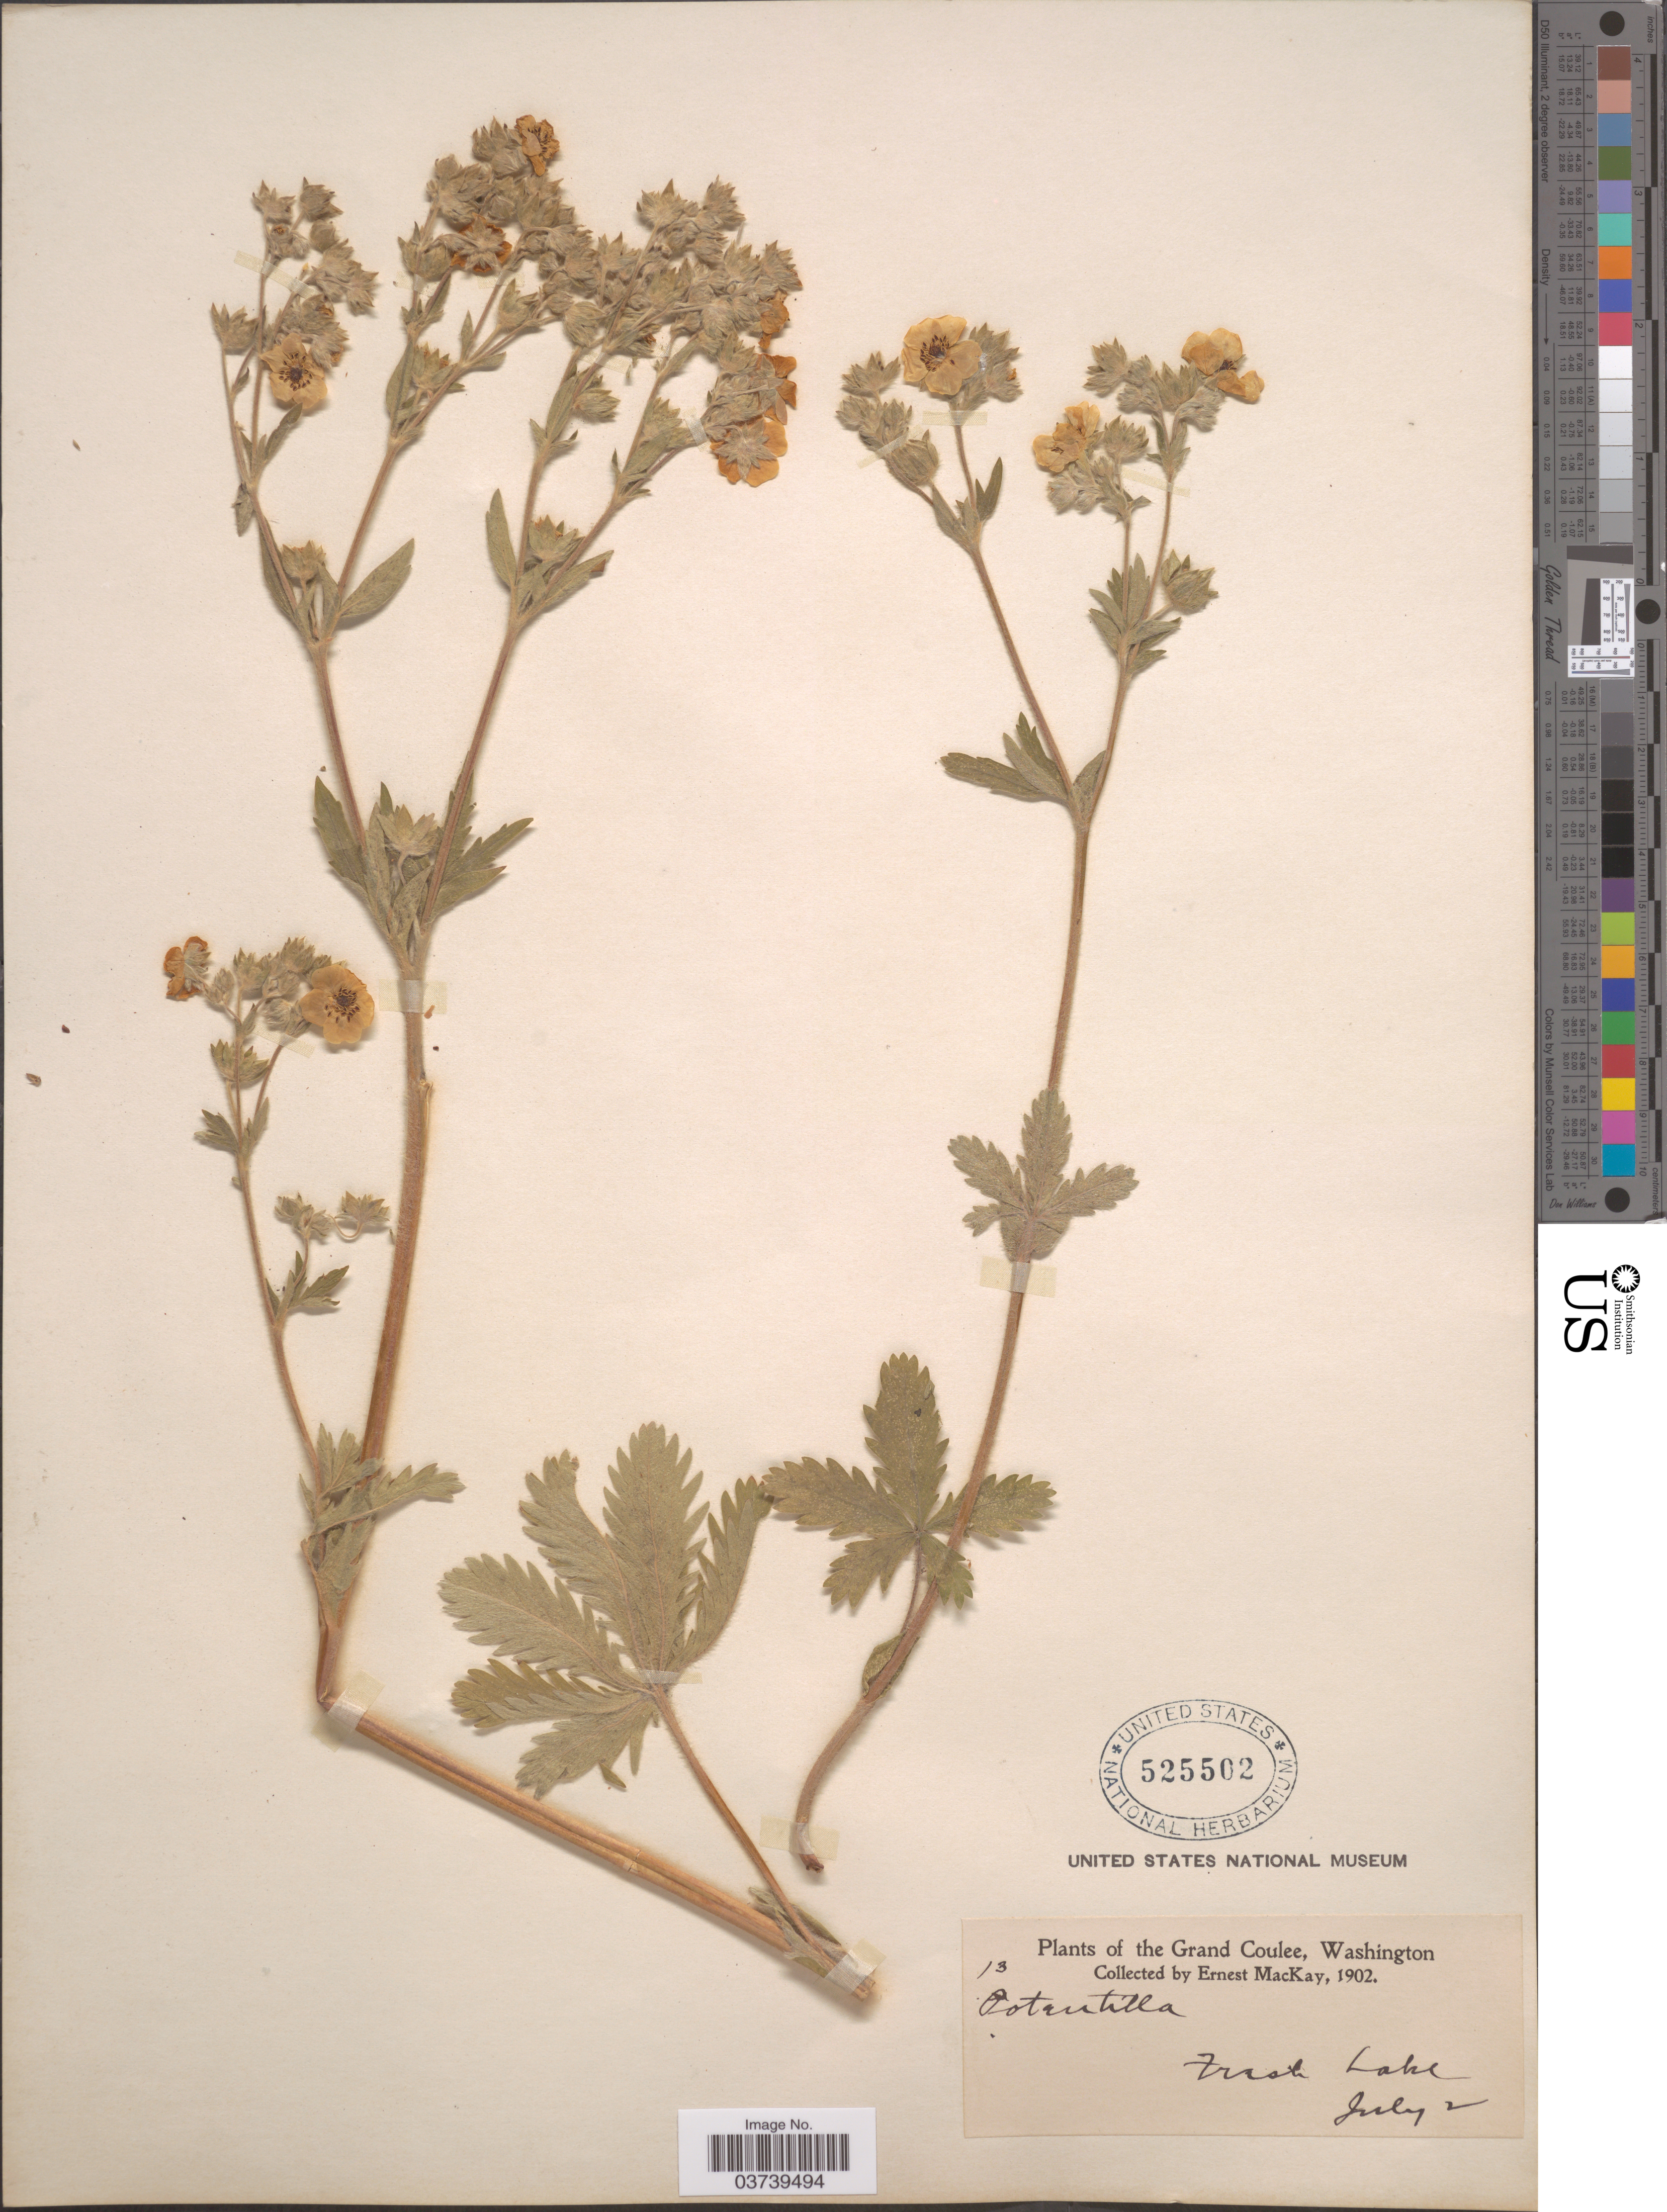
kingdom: Plantae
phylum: Tracheophyta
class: Magnoliopsida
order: Rosales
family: Rosaceae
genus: Potentilla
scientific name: Potentilla sp.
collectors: E. MacKay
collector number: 13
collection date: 1902-07-02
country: United States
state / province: Washington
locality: The Grand Coulee, Fresh Lake.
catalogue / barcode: US 525502